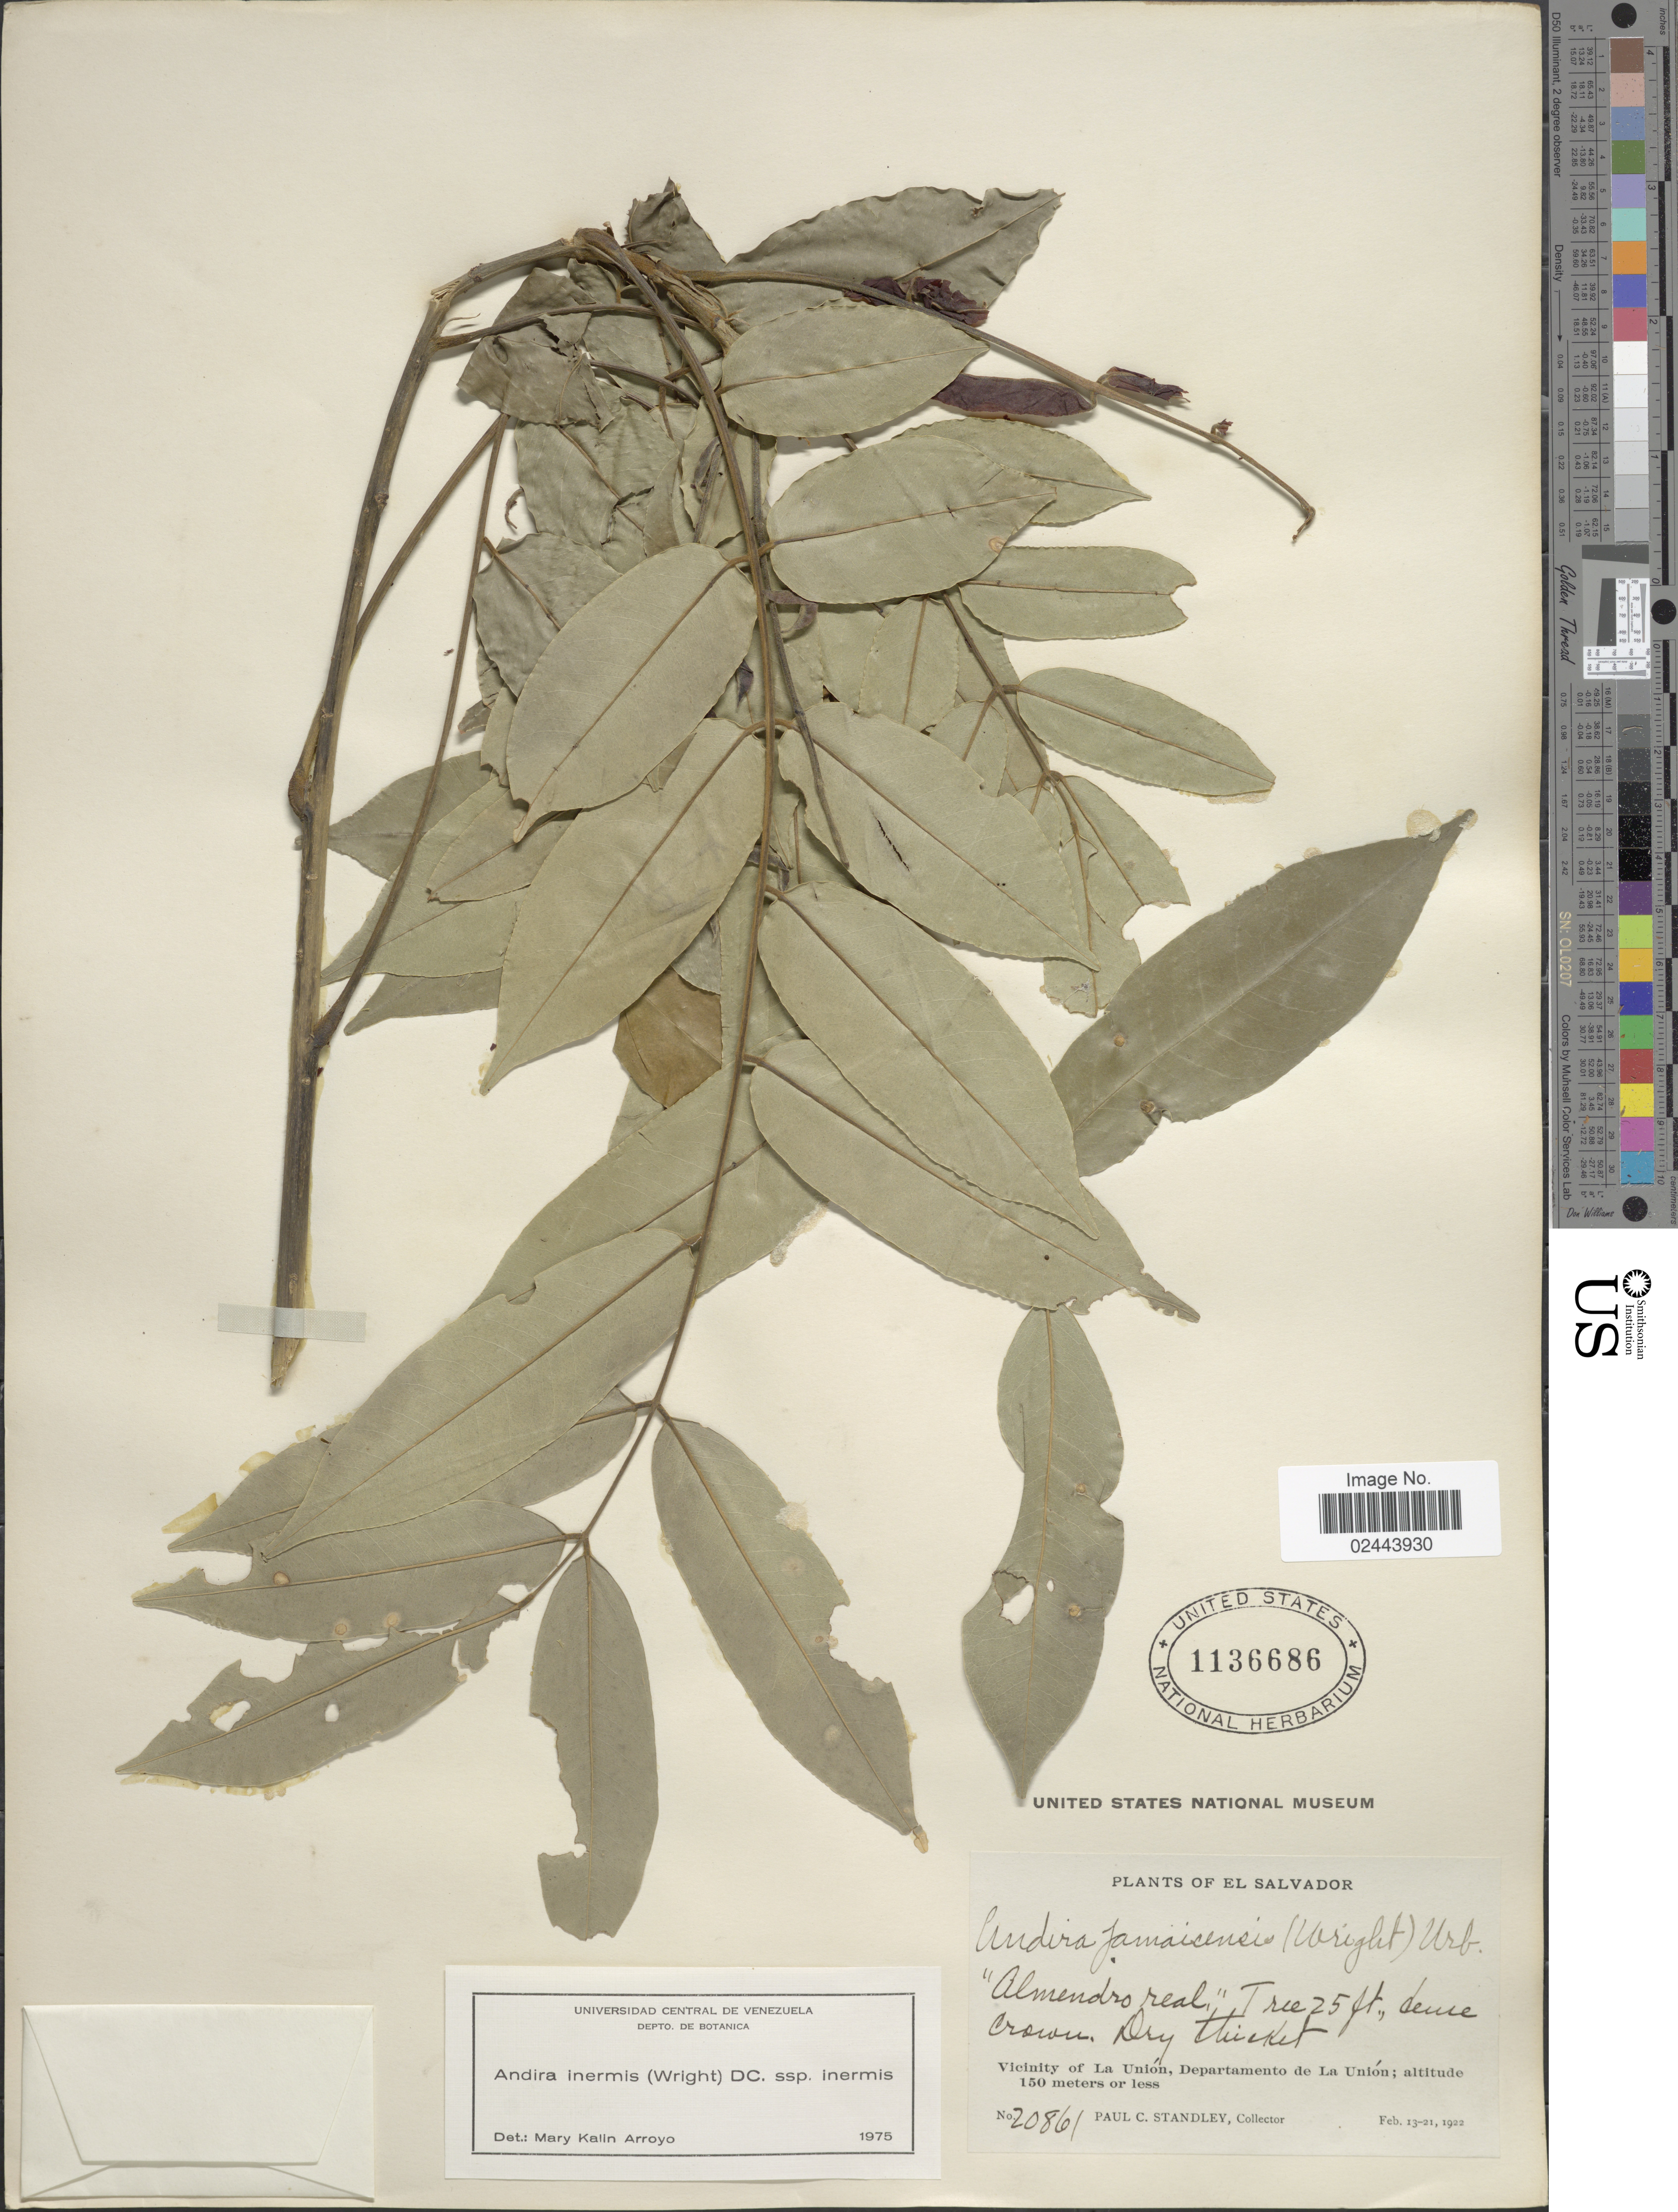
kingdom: Plantae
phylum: Tracheophyta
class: Magnoliopsida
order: Fabales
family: Fabaceae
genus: Andira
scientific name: Andira inermis subsp. inermis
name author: (W. Wright) Kunth ex DC.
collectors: P. C. Standley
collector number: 20861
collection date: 1922-02-13/1922-02-21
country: El Salvador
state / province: La Union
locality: Dry thicket, Vicinity of La Unión, Departamento de La Unión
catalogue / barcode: US 1136686